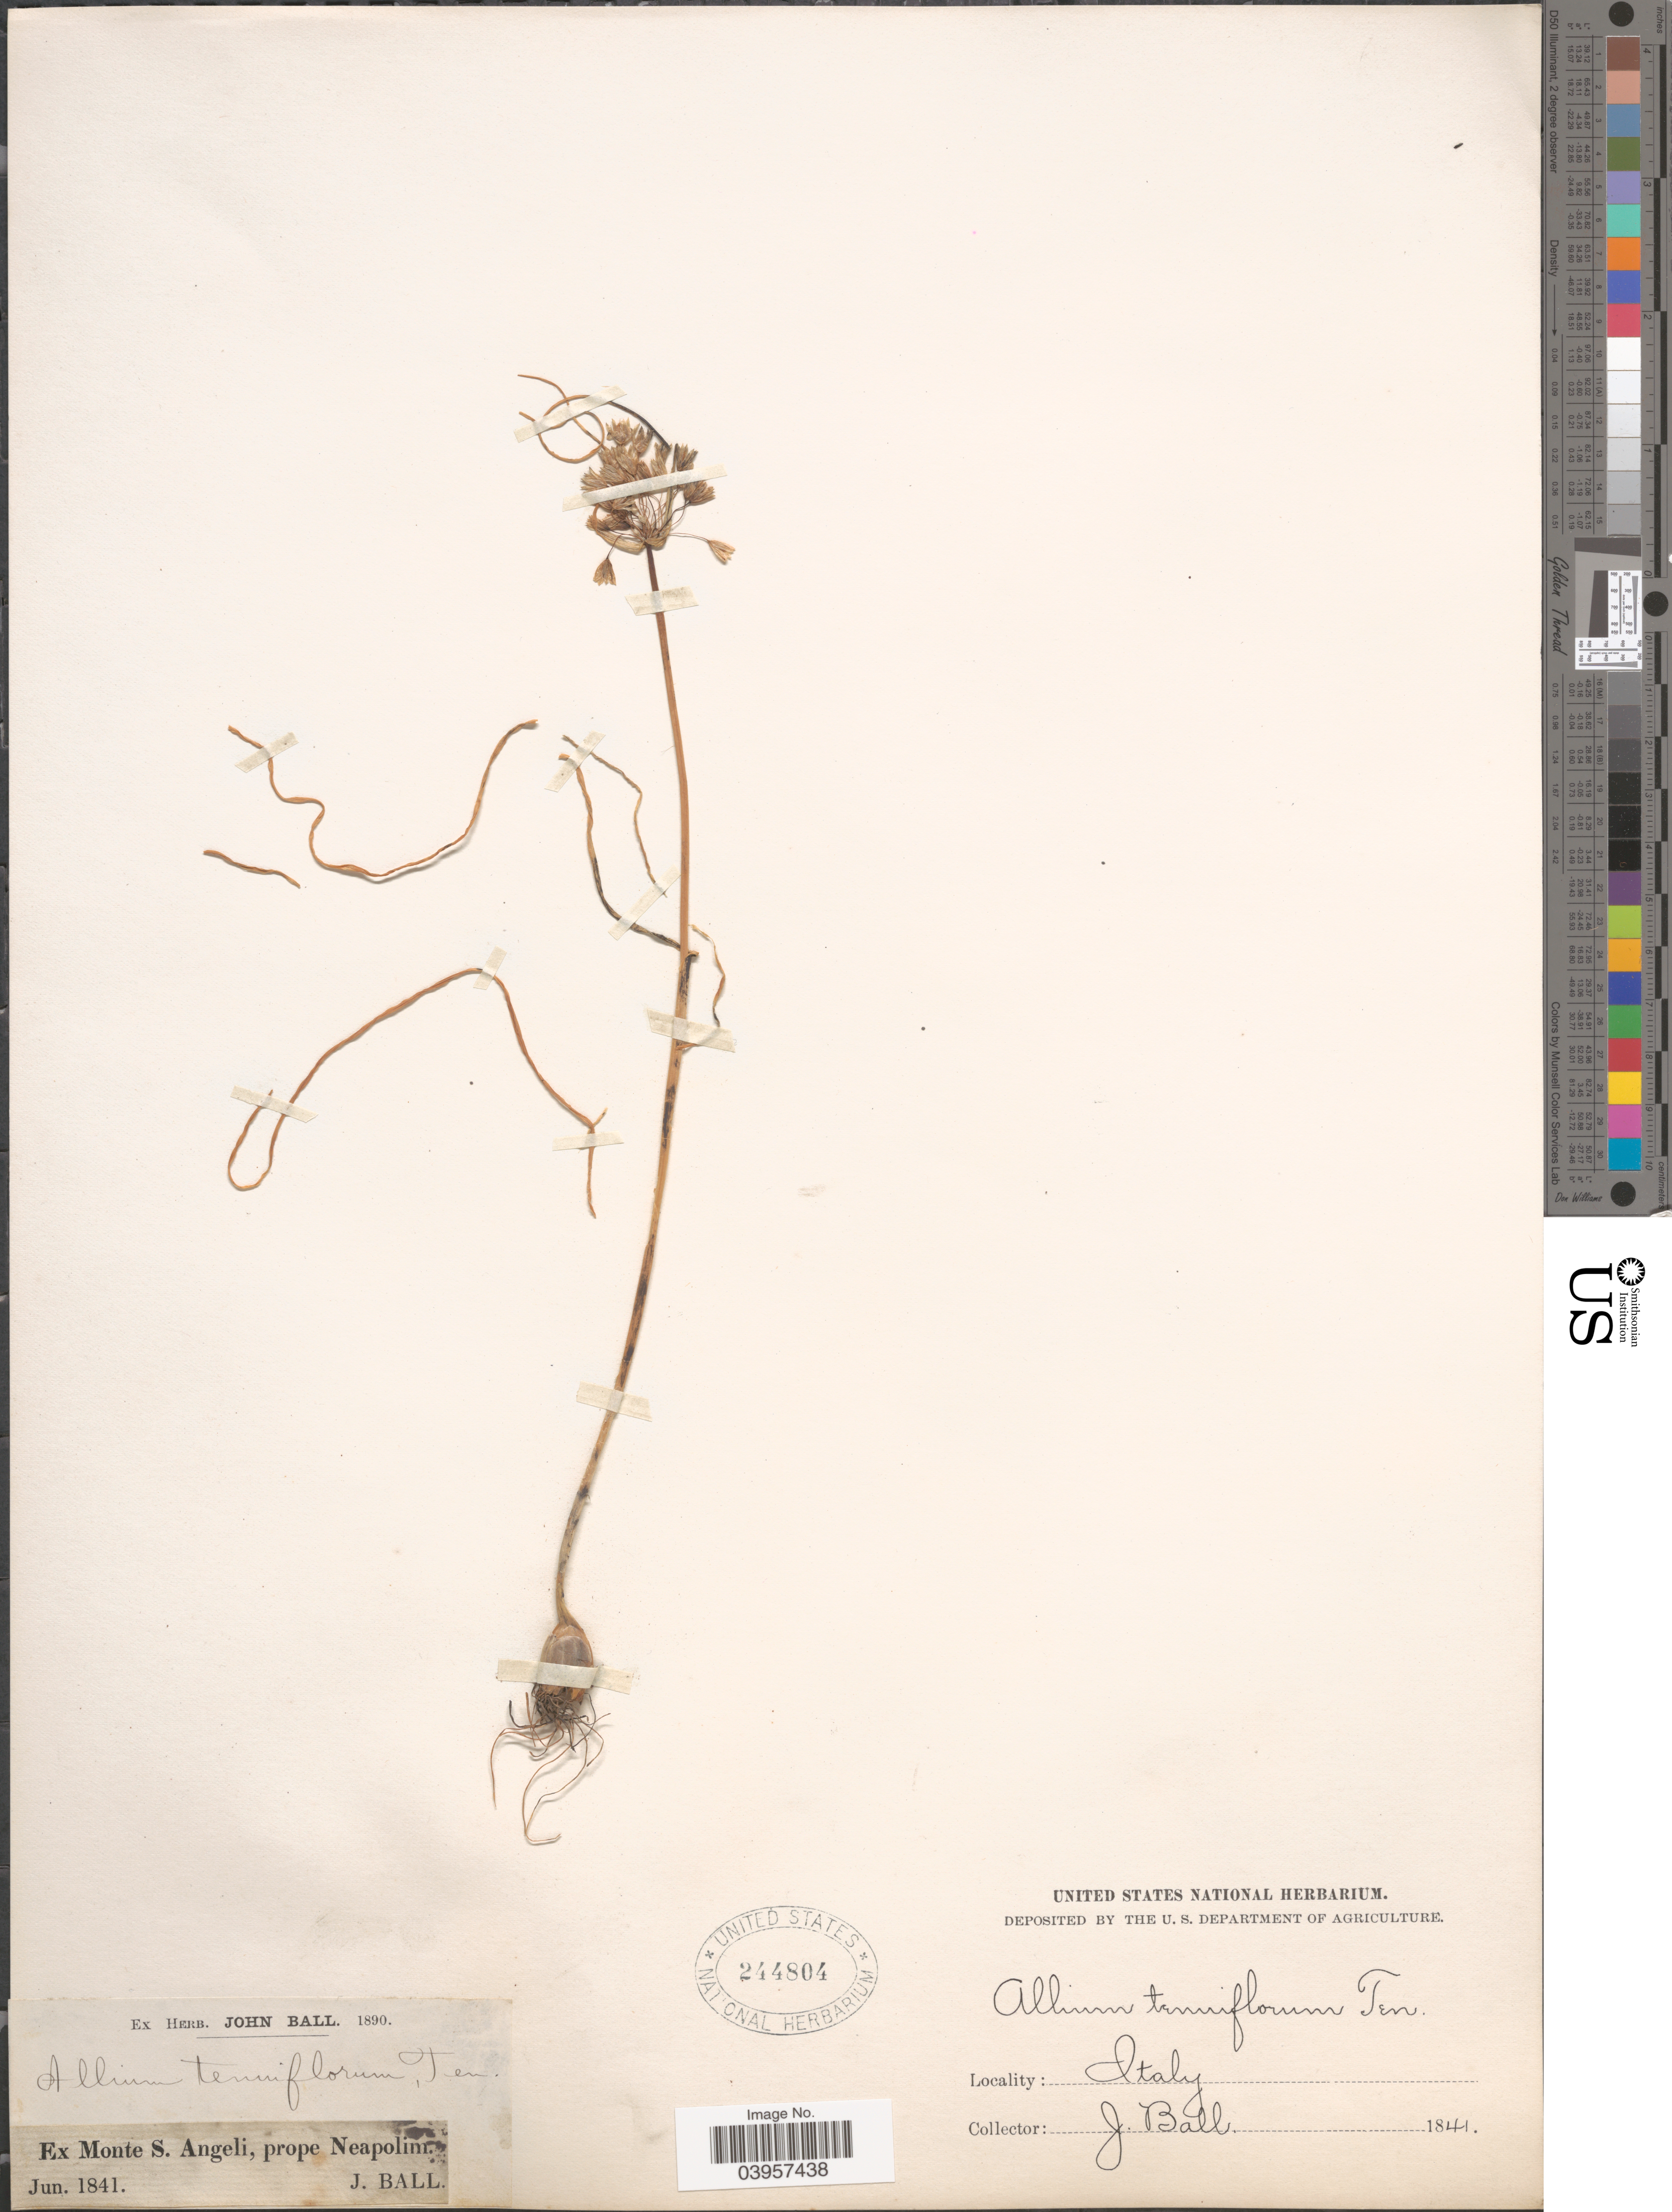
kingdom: Plantae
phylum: Tracheophyta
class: Liliopsida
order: Asparagales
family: Amaryllidaceae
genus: Allium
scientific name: Allium tenuiflorum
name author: Ten.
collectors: J. Ball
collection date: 1841-06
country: Italy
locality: Ex Monte S. Angeli, prope Neapolini.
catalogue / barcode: US 244804